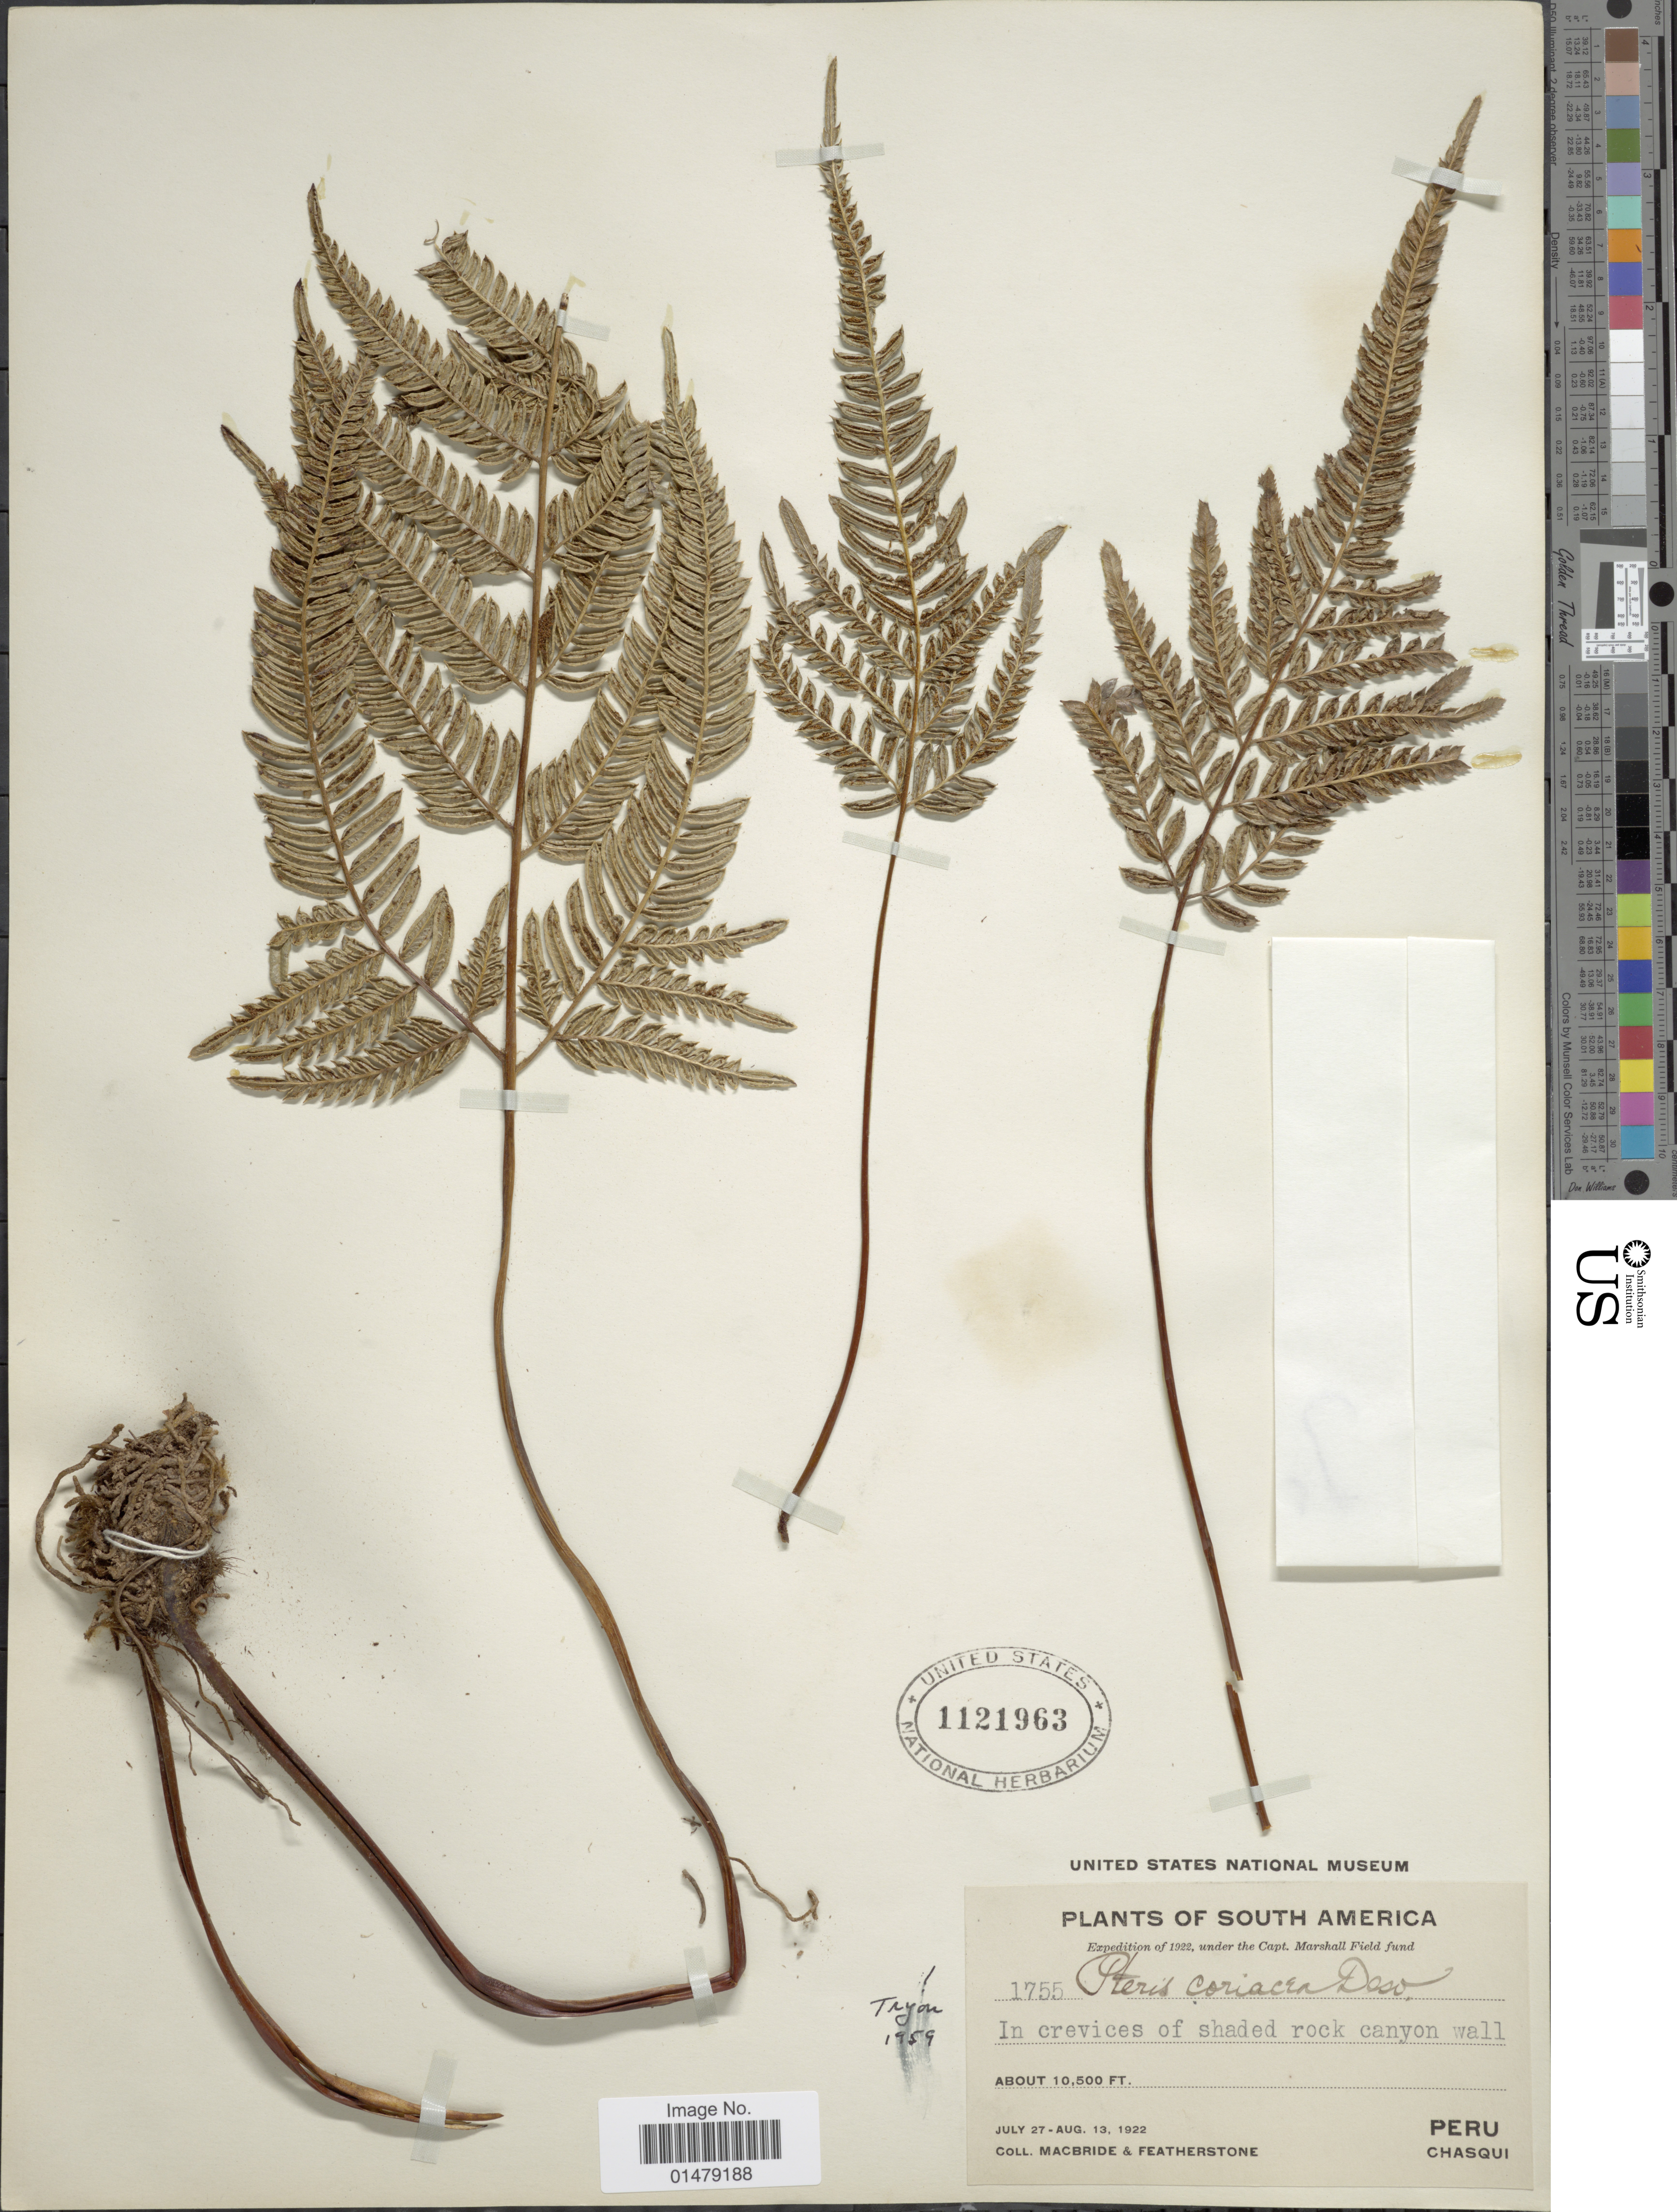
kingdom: Plantae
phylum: Tracheophyta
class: Polypodiopsida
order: Polypodiales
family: Pteridaceae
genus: Pteris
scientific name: Pteris coriacea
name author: Desv.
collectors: Macbride, -- & -. Featherstone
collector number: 1755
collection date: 1922-07-27/1922-08-13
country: Peru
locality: In crevices of shaded rock canyon wall. Chasqui.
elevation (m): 3200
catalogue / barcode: US 1121963